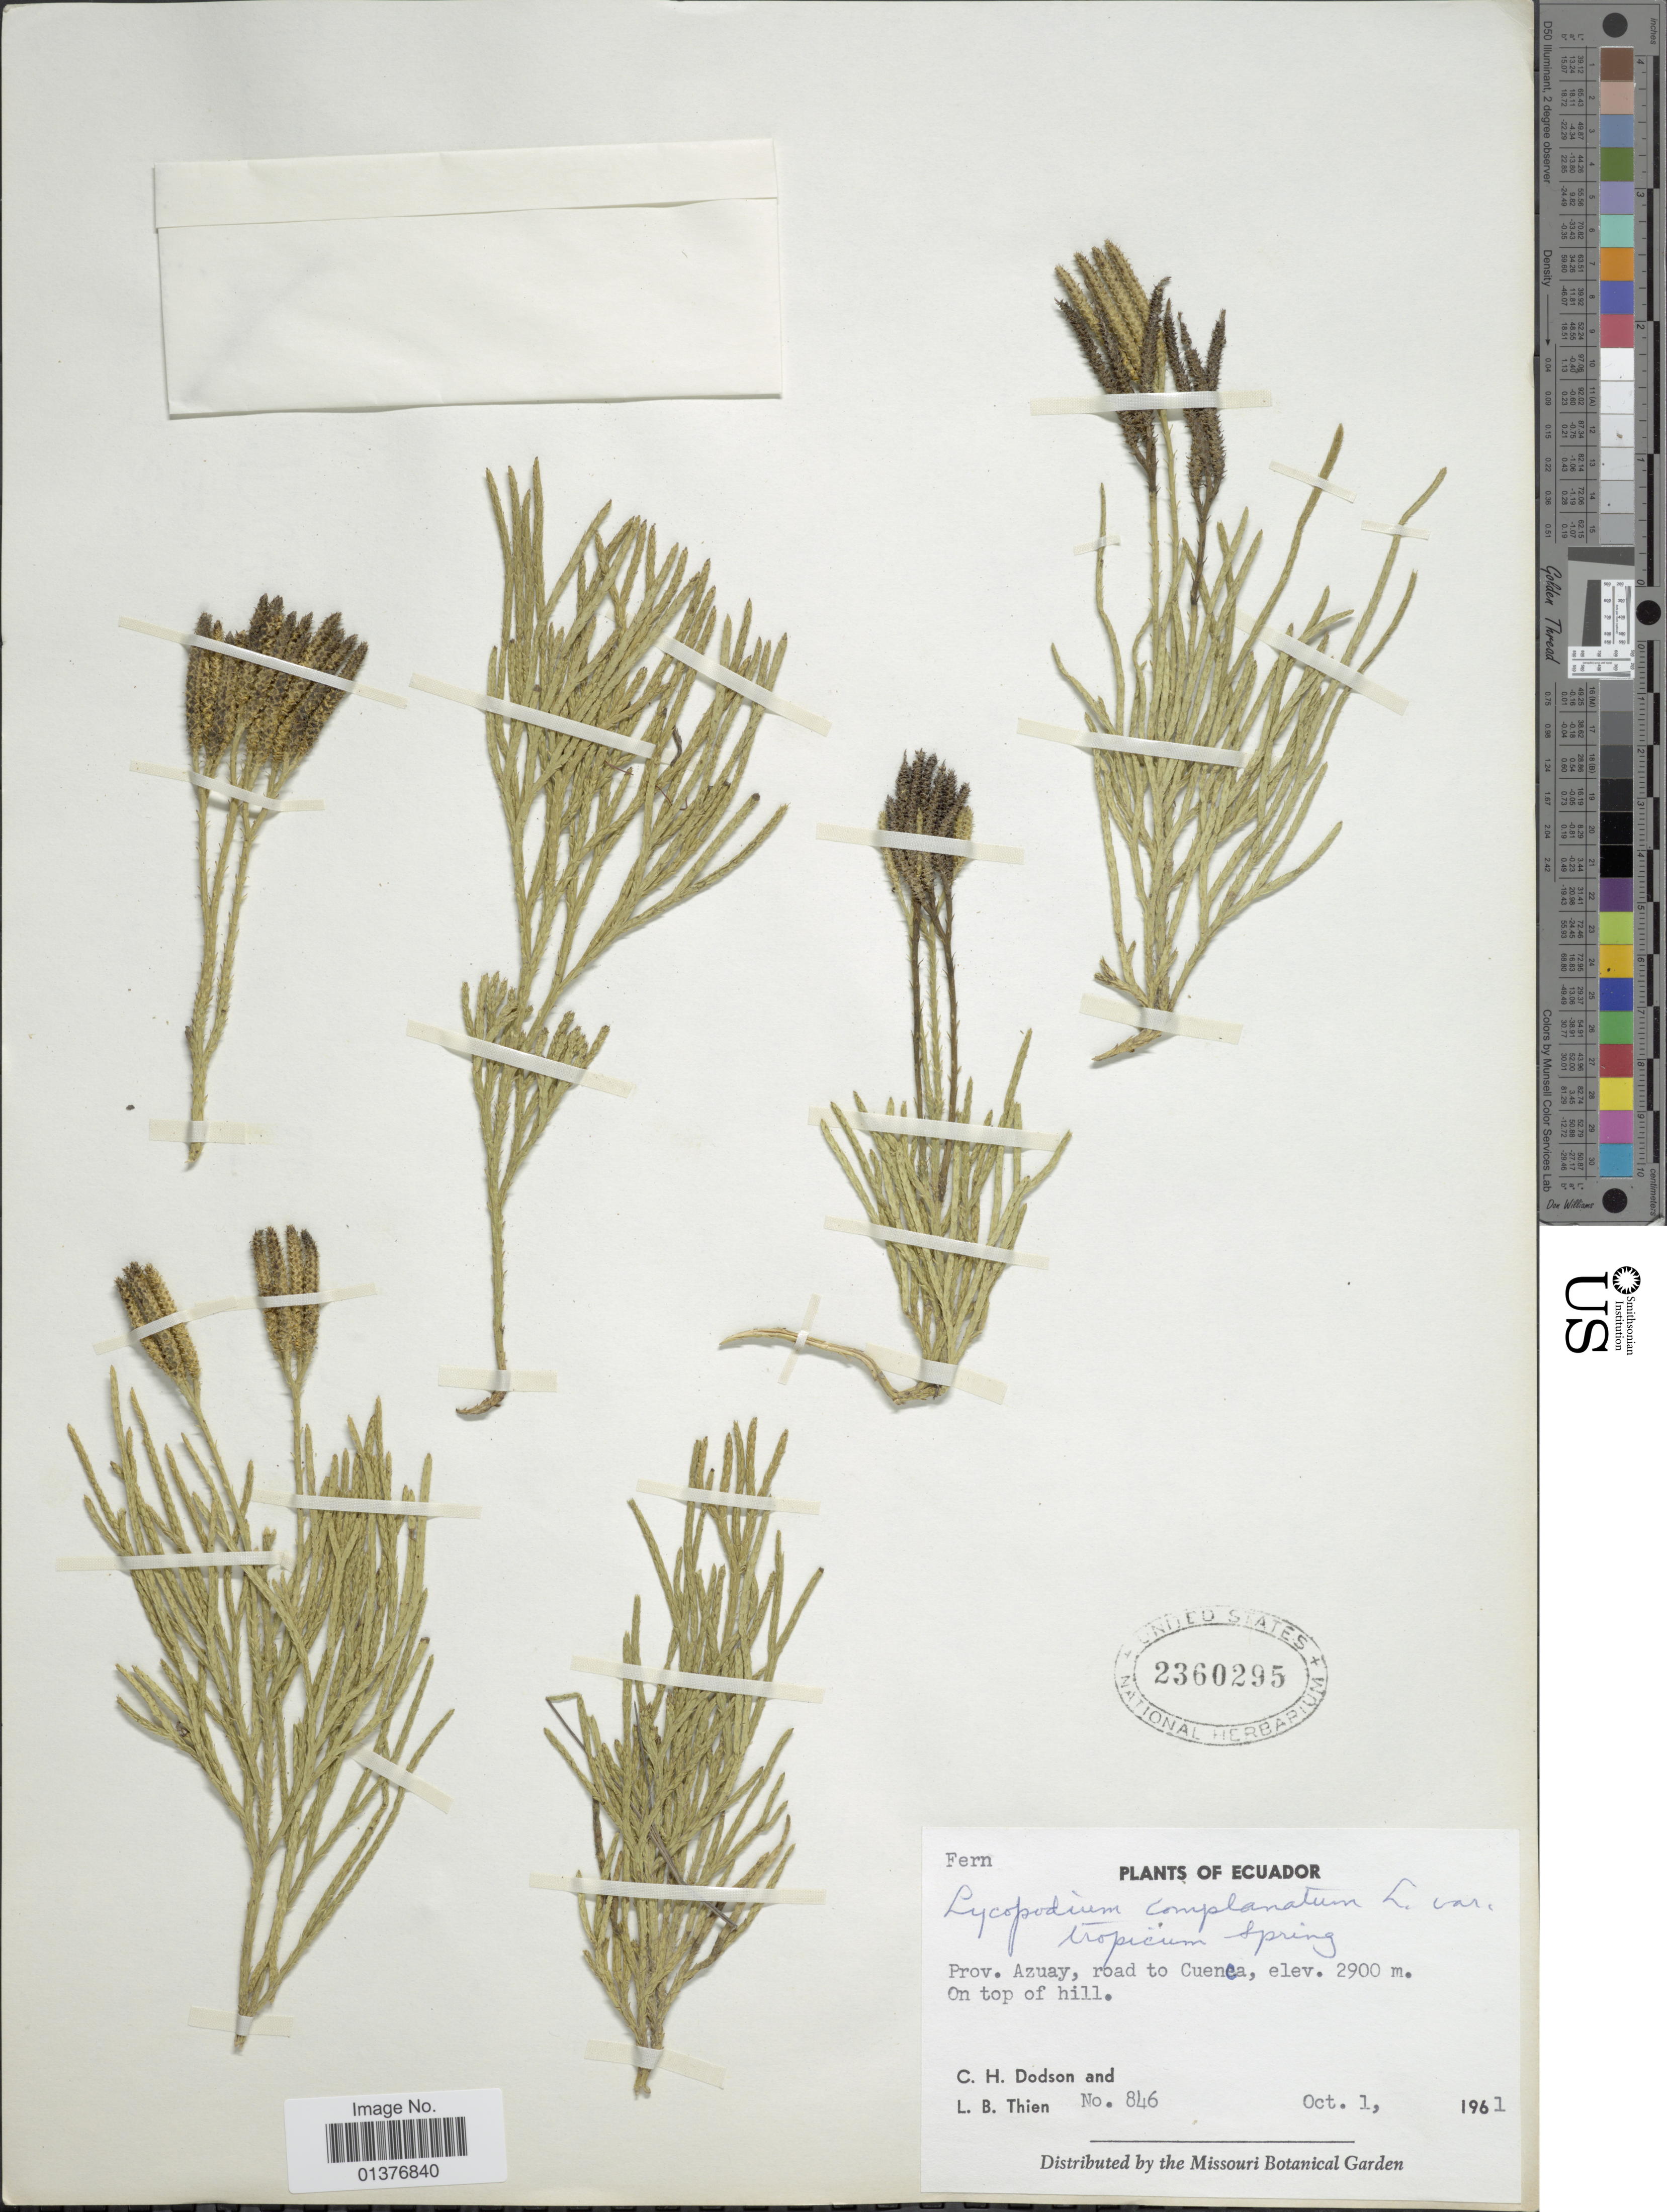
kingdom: Plantae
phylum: Tracheophyta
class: Lycopodiopsida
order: Lycopodiales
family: Lycopodiaceae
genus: Diphasiastrum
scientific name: Diphasiastrum thyoides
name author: (Humb. & Bonpl. ex Willd.) Holub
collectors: C. H. Dodson & L. Thien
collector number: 846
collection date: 1961-10-01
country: Ecuador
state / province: Azuay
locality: Road to Cuenca, on top of hill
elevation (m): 2900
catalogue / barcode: US 2360295